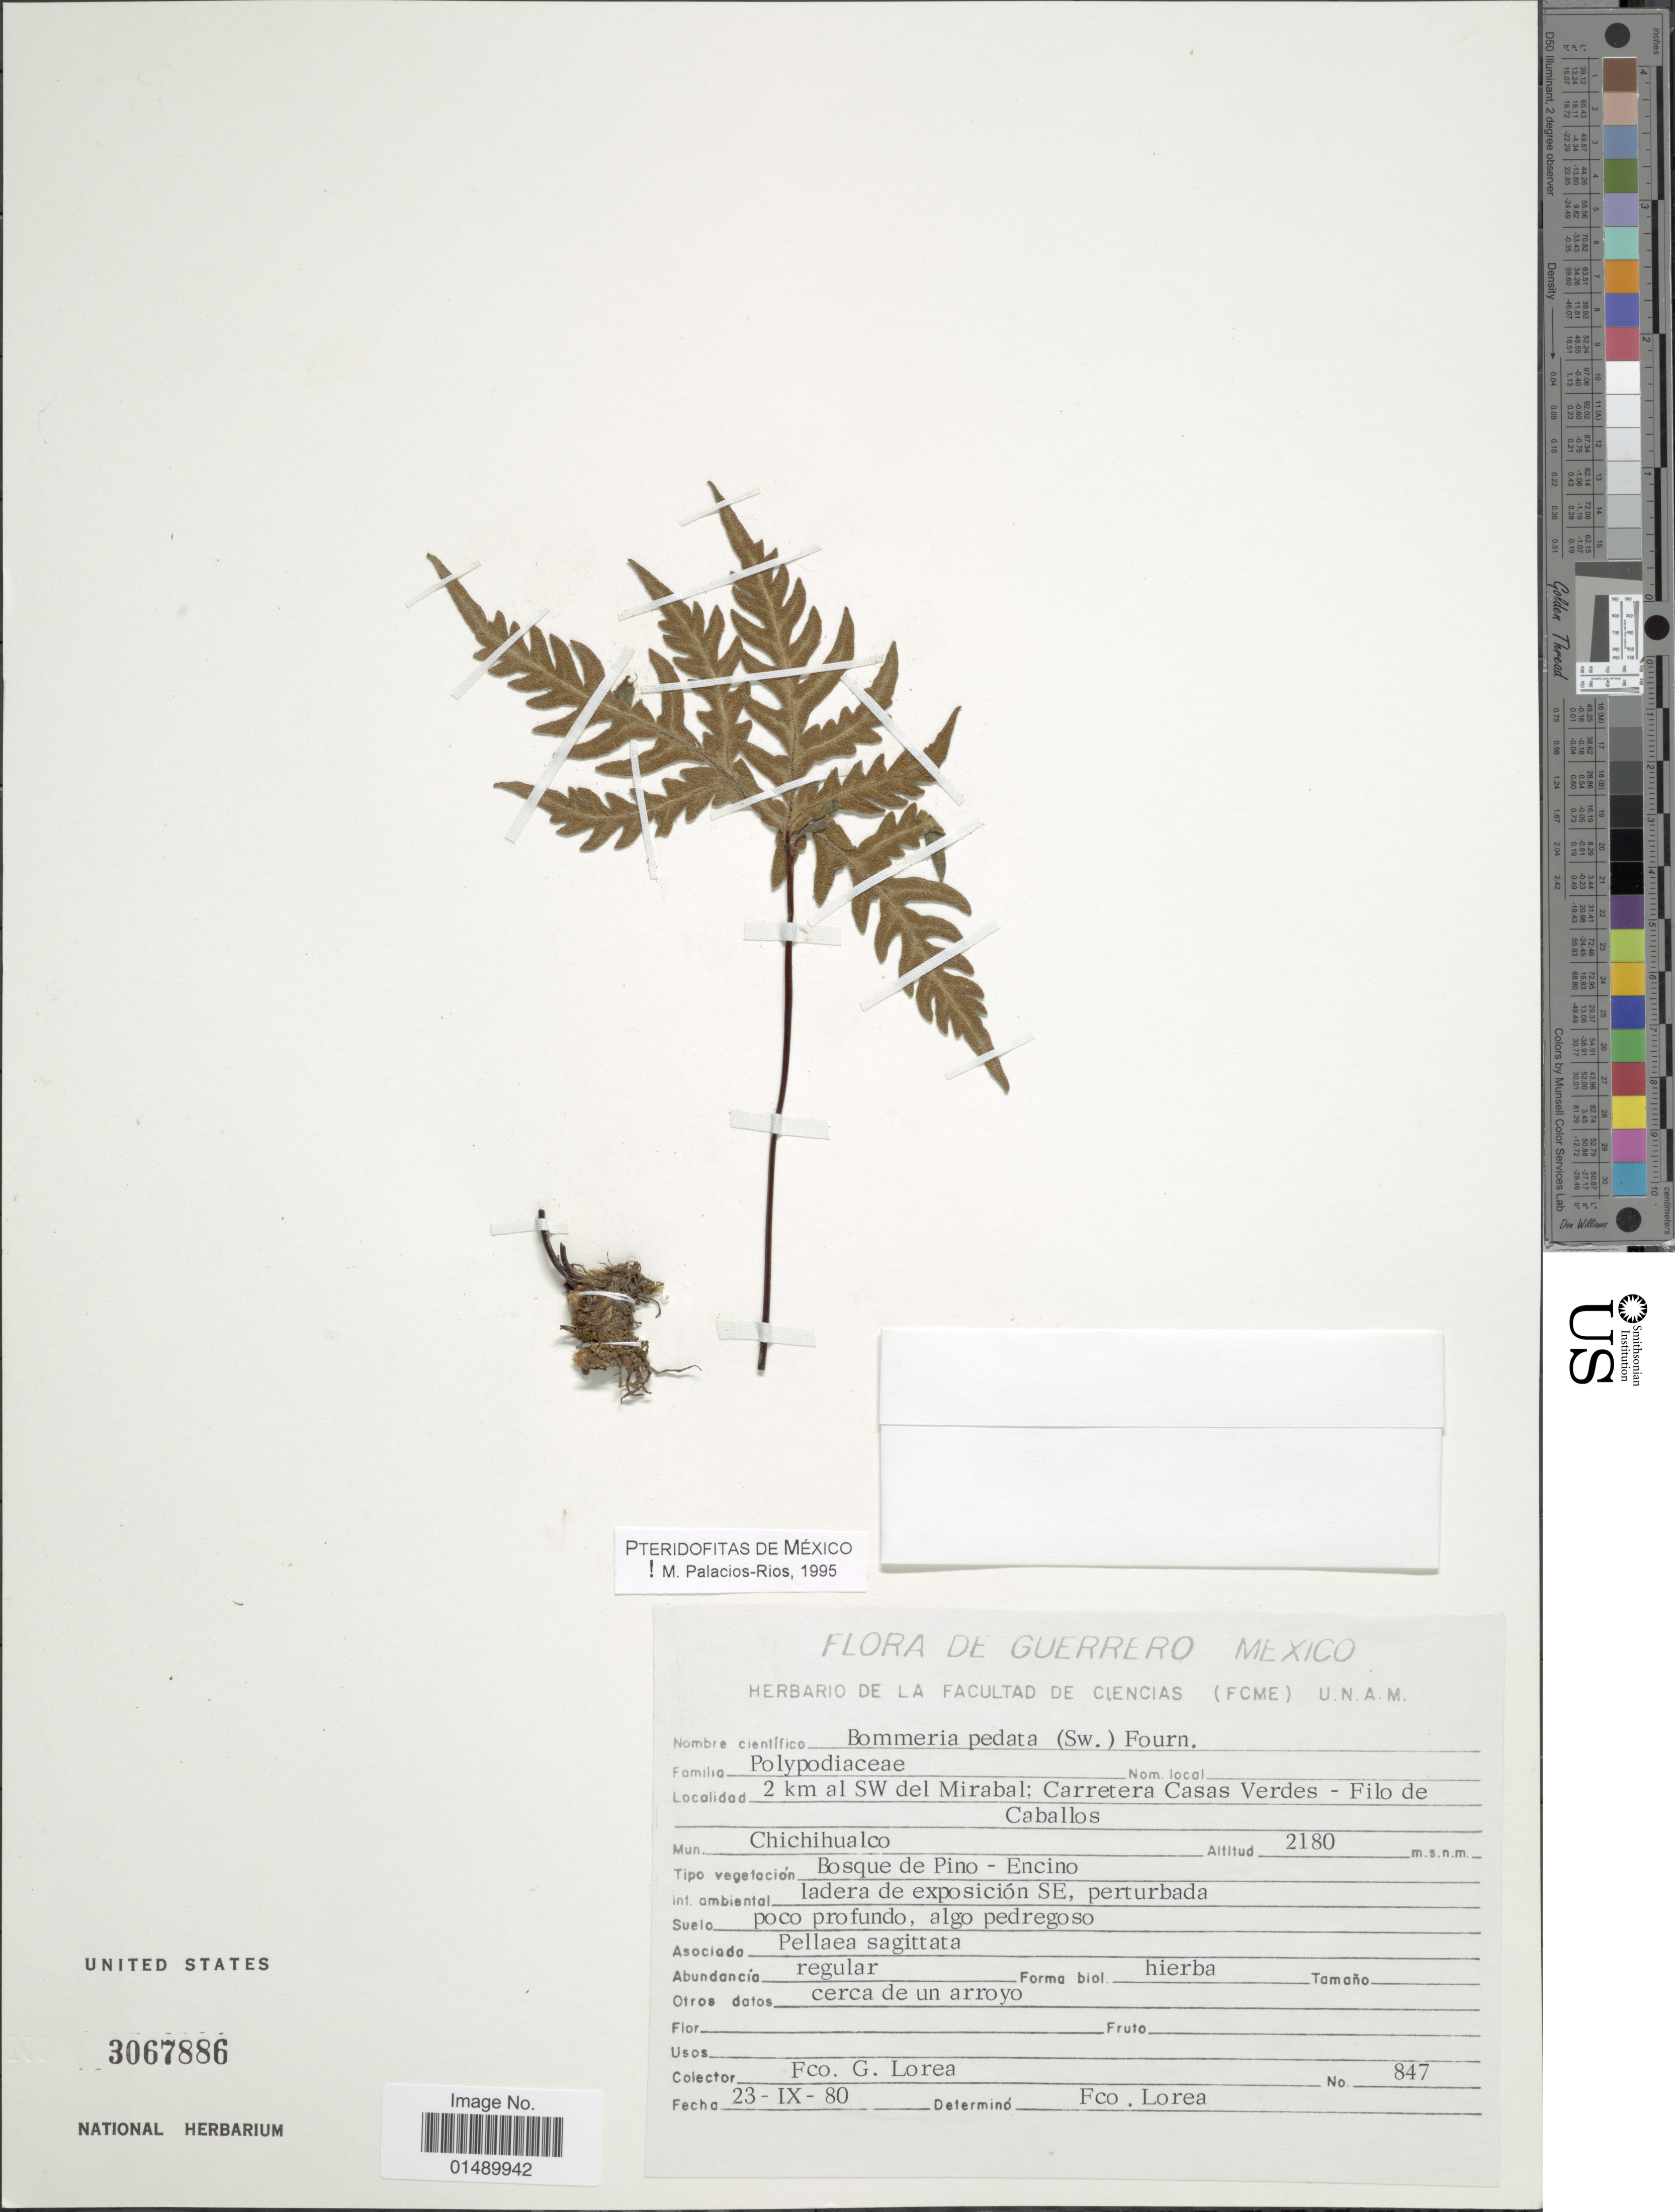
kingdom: Plantae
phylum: Tracheophyta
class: Polypodiopsida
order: Polypodiales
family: Pteridaceae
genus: Bommeria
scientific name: Bommeria pedata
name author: (Sw.) E. Fourn.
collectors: F. Lorea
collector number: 847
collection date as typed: Transcribed d/m/y: 23/9/80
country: Mexico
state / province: Guerrero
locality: Mexico, 2 km al SW del Mirabal; Carretera Casas Verdes - Filo de Caballos.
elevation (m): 2180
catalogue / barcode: US 3067886